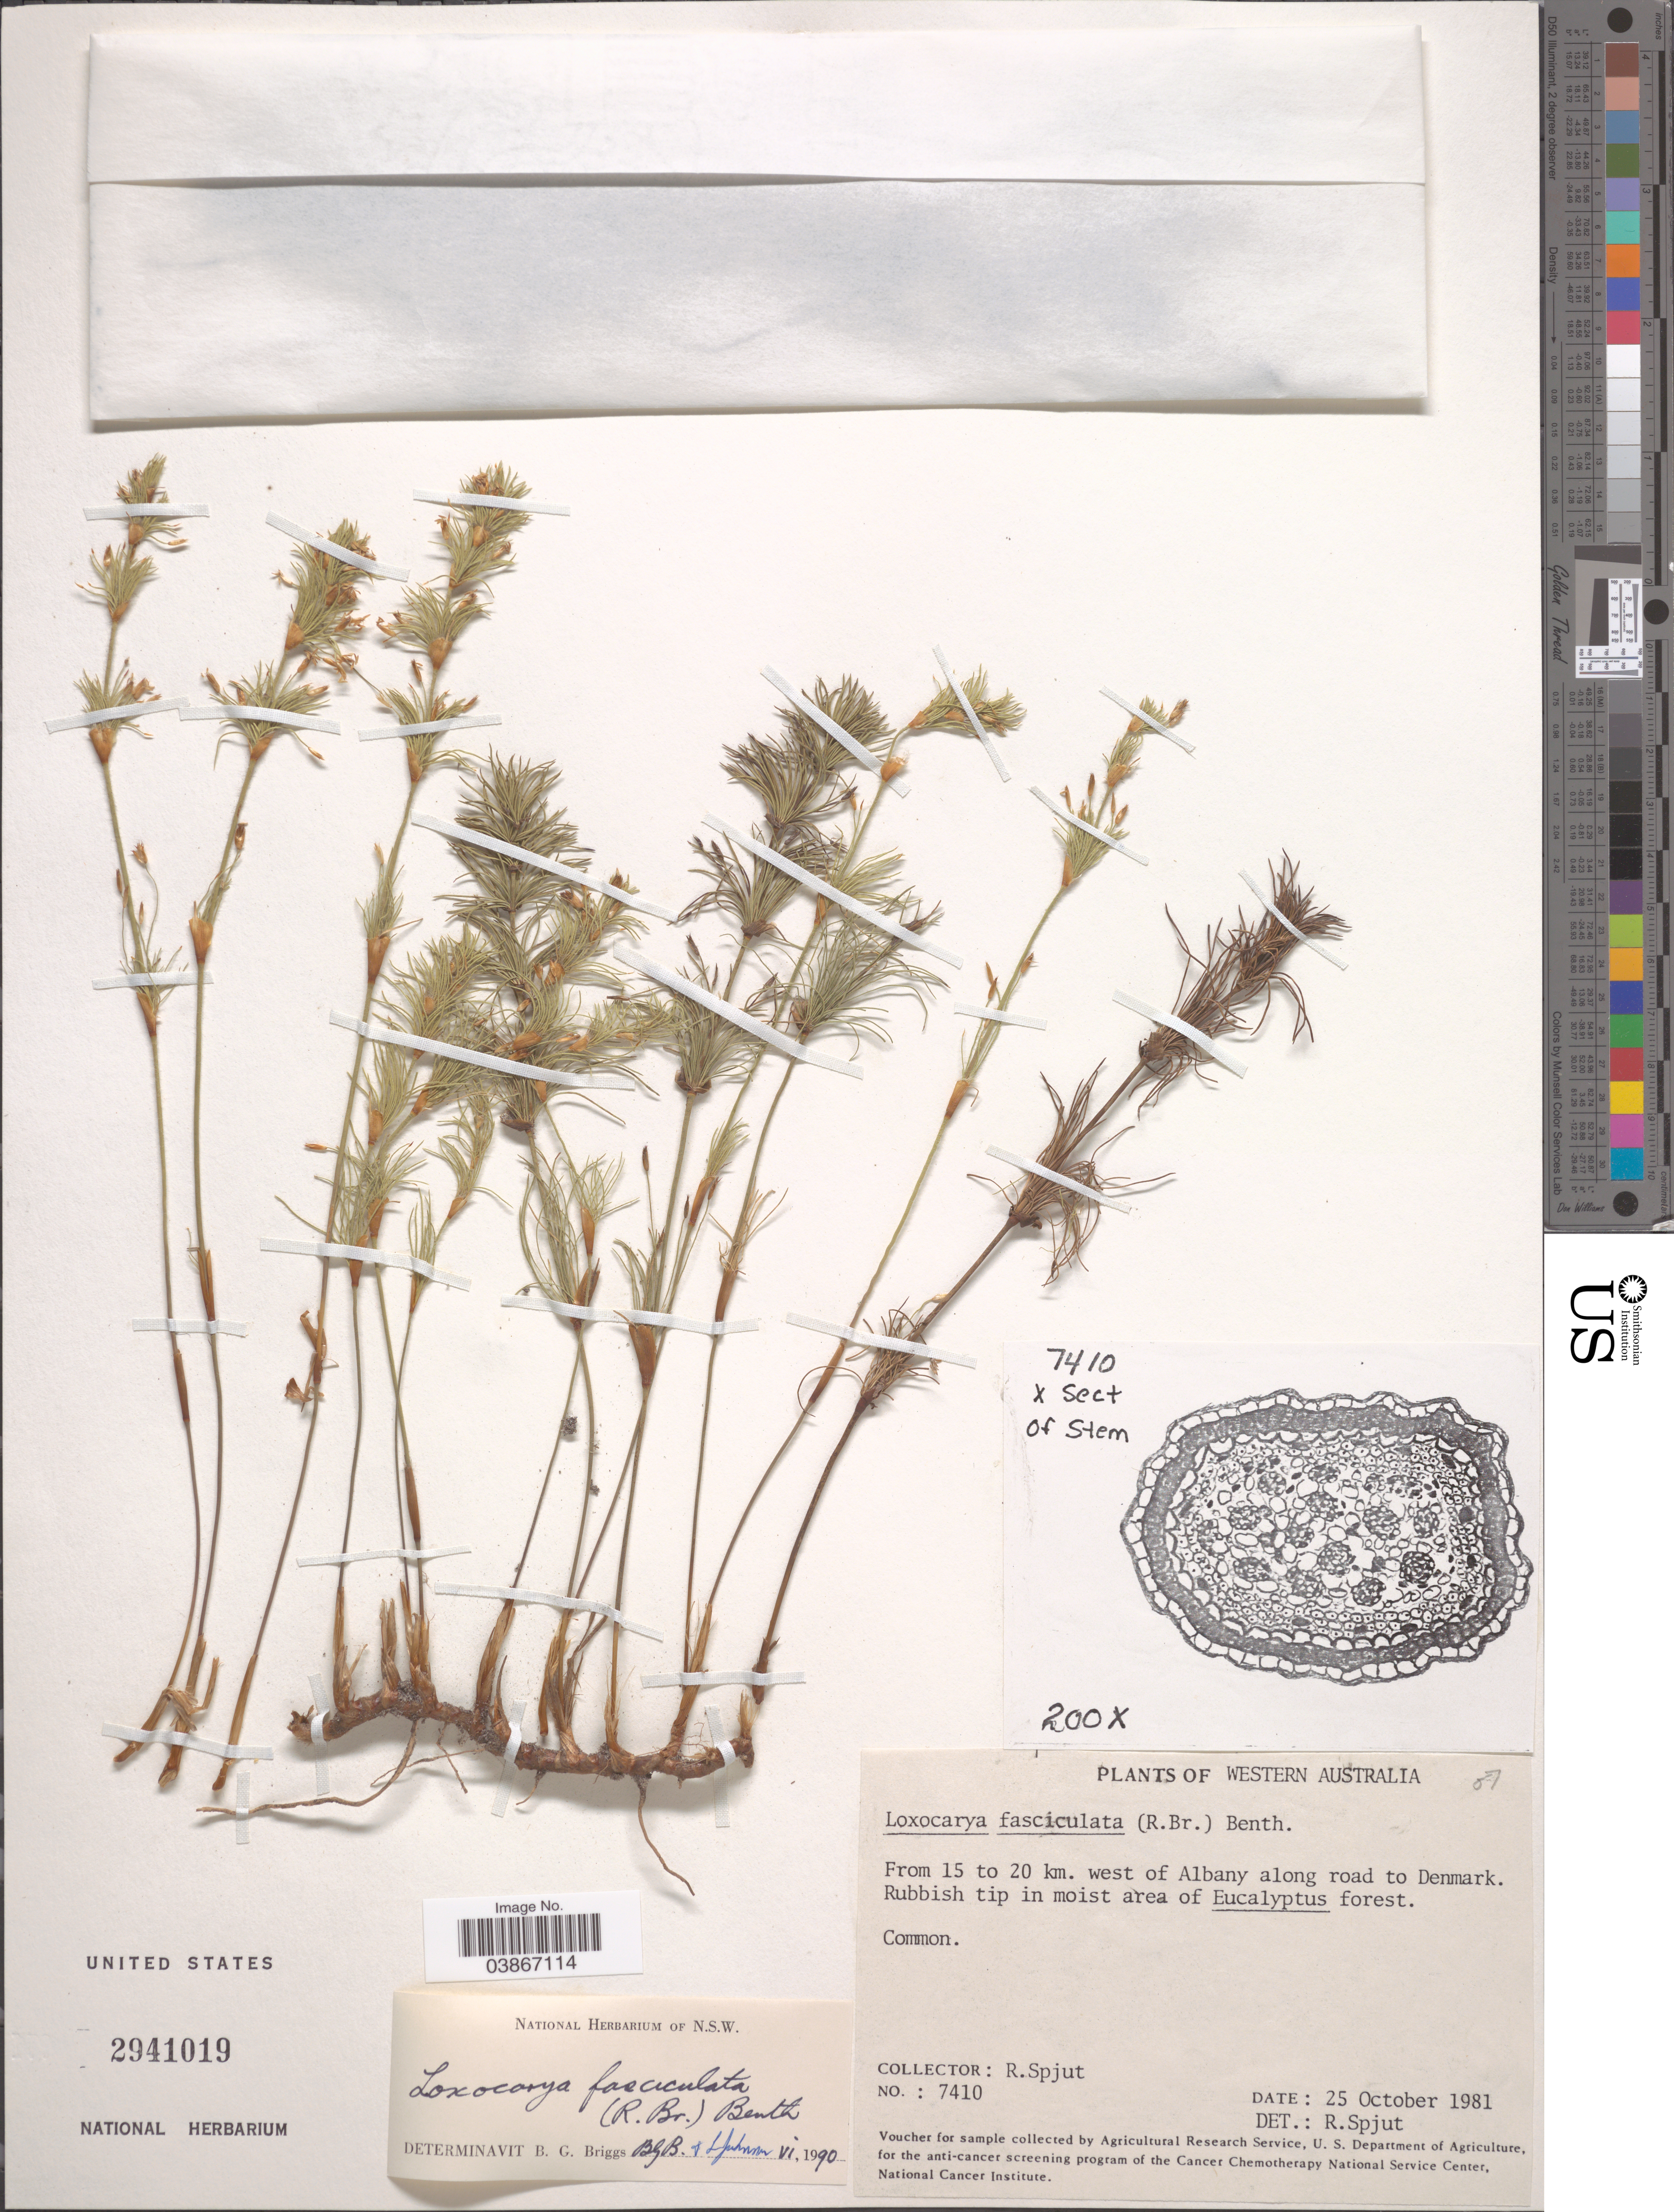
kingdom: Plantae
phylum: Tracheophyta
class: Liliopsida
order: Poales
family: Restionaceae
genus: Desmocladus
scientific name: Desmocladus fasciculatus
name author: (R. Br.) B.G. Briggs & L.A.S. Johnson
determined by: Strong, Mark T., (BOT), Smithsonian Institution - National Museum of Natural History (UNITED STATES)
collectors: R. Spjut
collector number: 7410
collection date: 1981-10-25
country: Australia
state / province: Western Australia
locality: From 15 to 20 km. west of Albany along road to Denmark.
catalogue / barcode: US 2941019